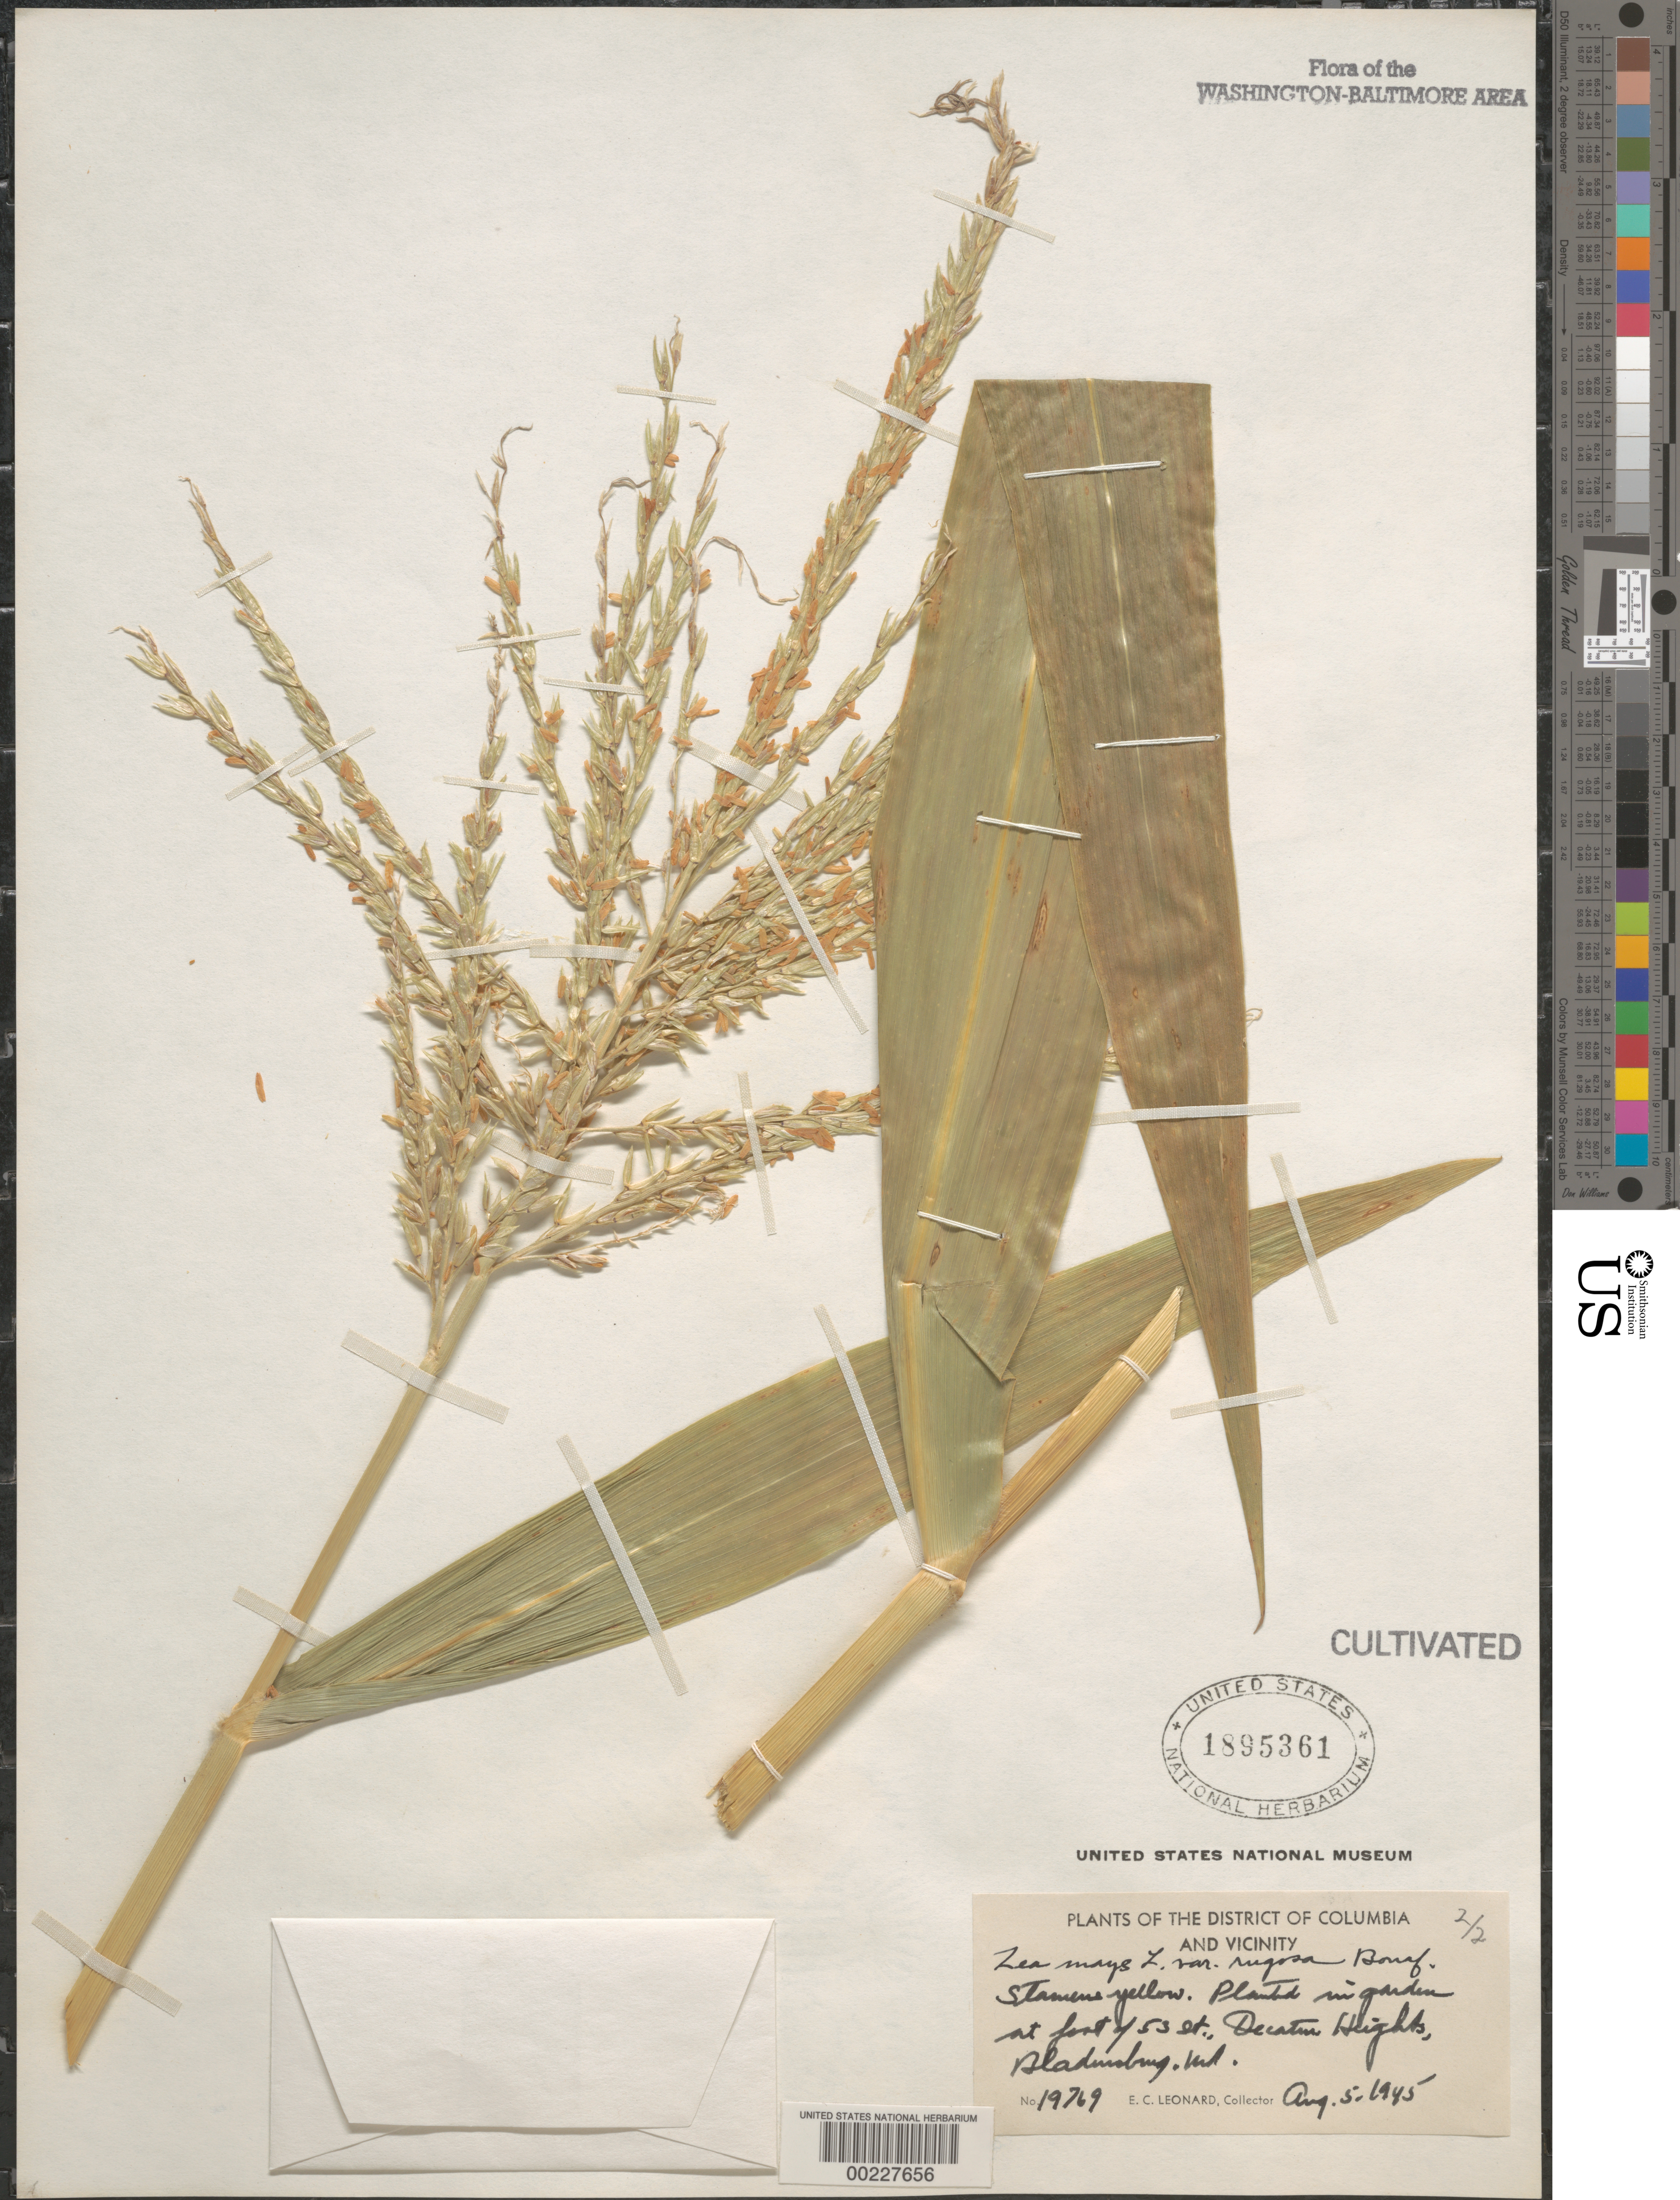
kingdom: Plantae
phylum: Tracheophyta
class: Liliopsida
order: Poales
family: Poaceae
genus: Zea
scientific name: Zea mays var. rugosa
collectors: E. C. Leonard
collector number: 19769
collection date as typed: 05 Aug 1945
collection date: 1945-08-05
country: United States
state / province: Maryland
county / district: Prince George's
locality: Bladensburg, Decatur Heights, garden at front of 53rd St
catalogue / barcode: US 1895361